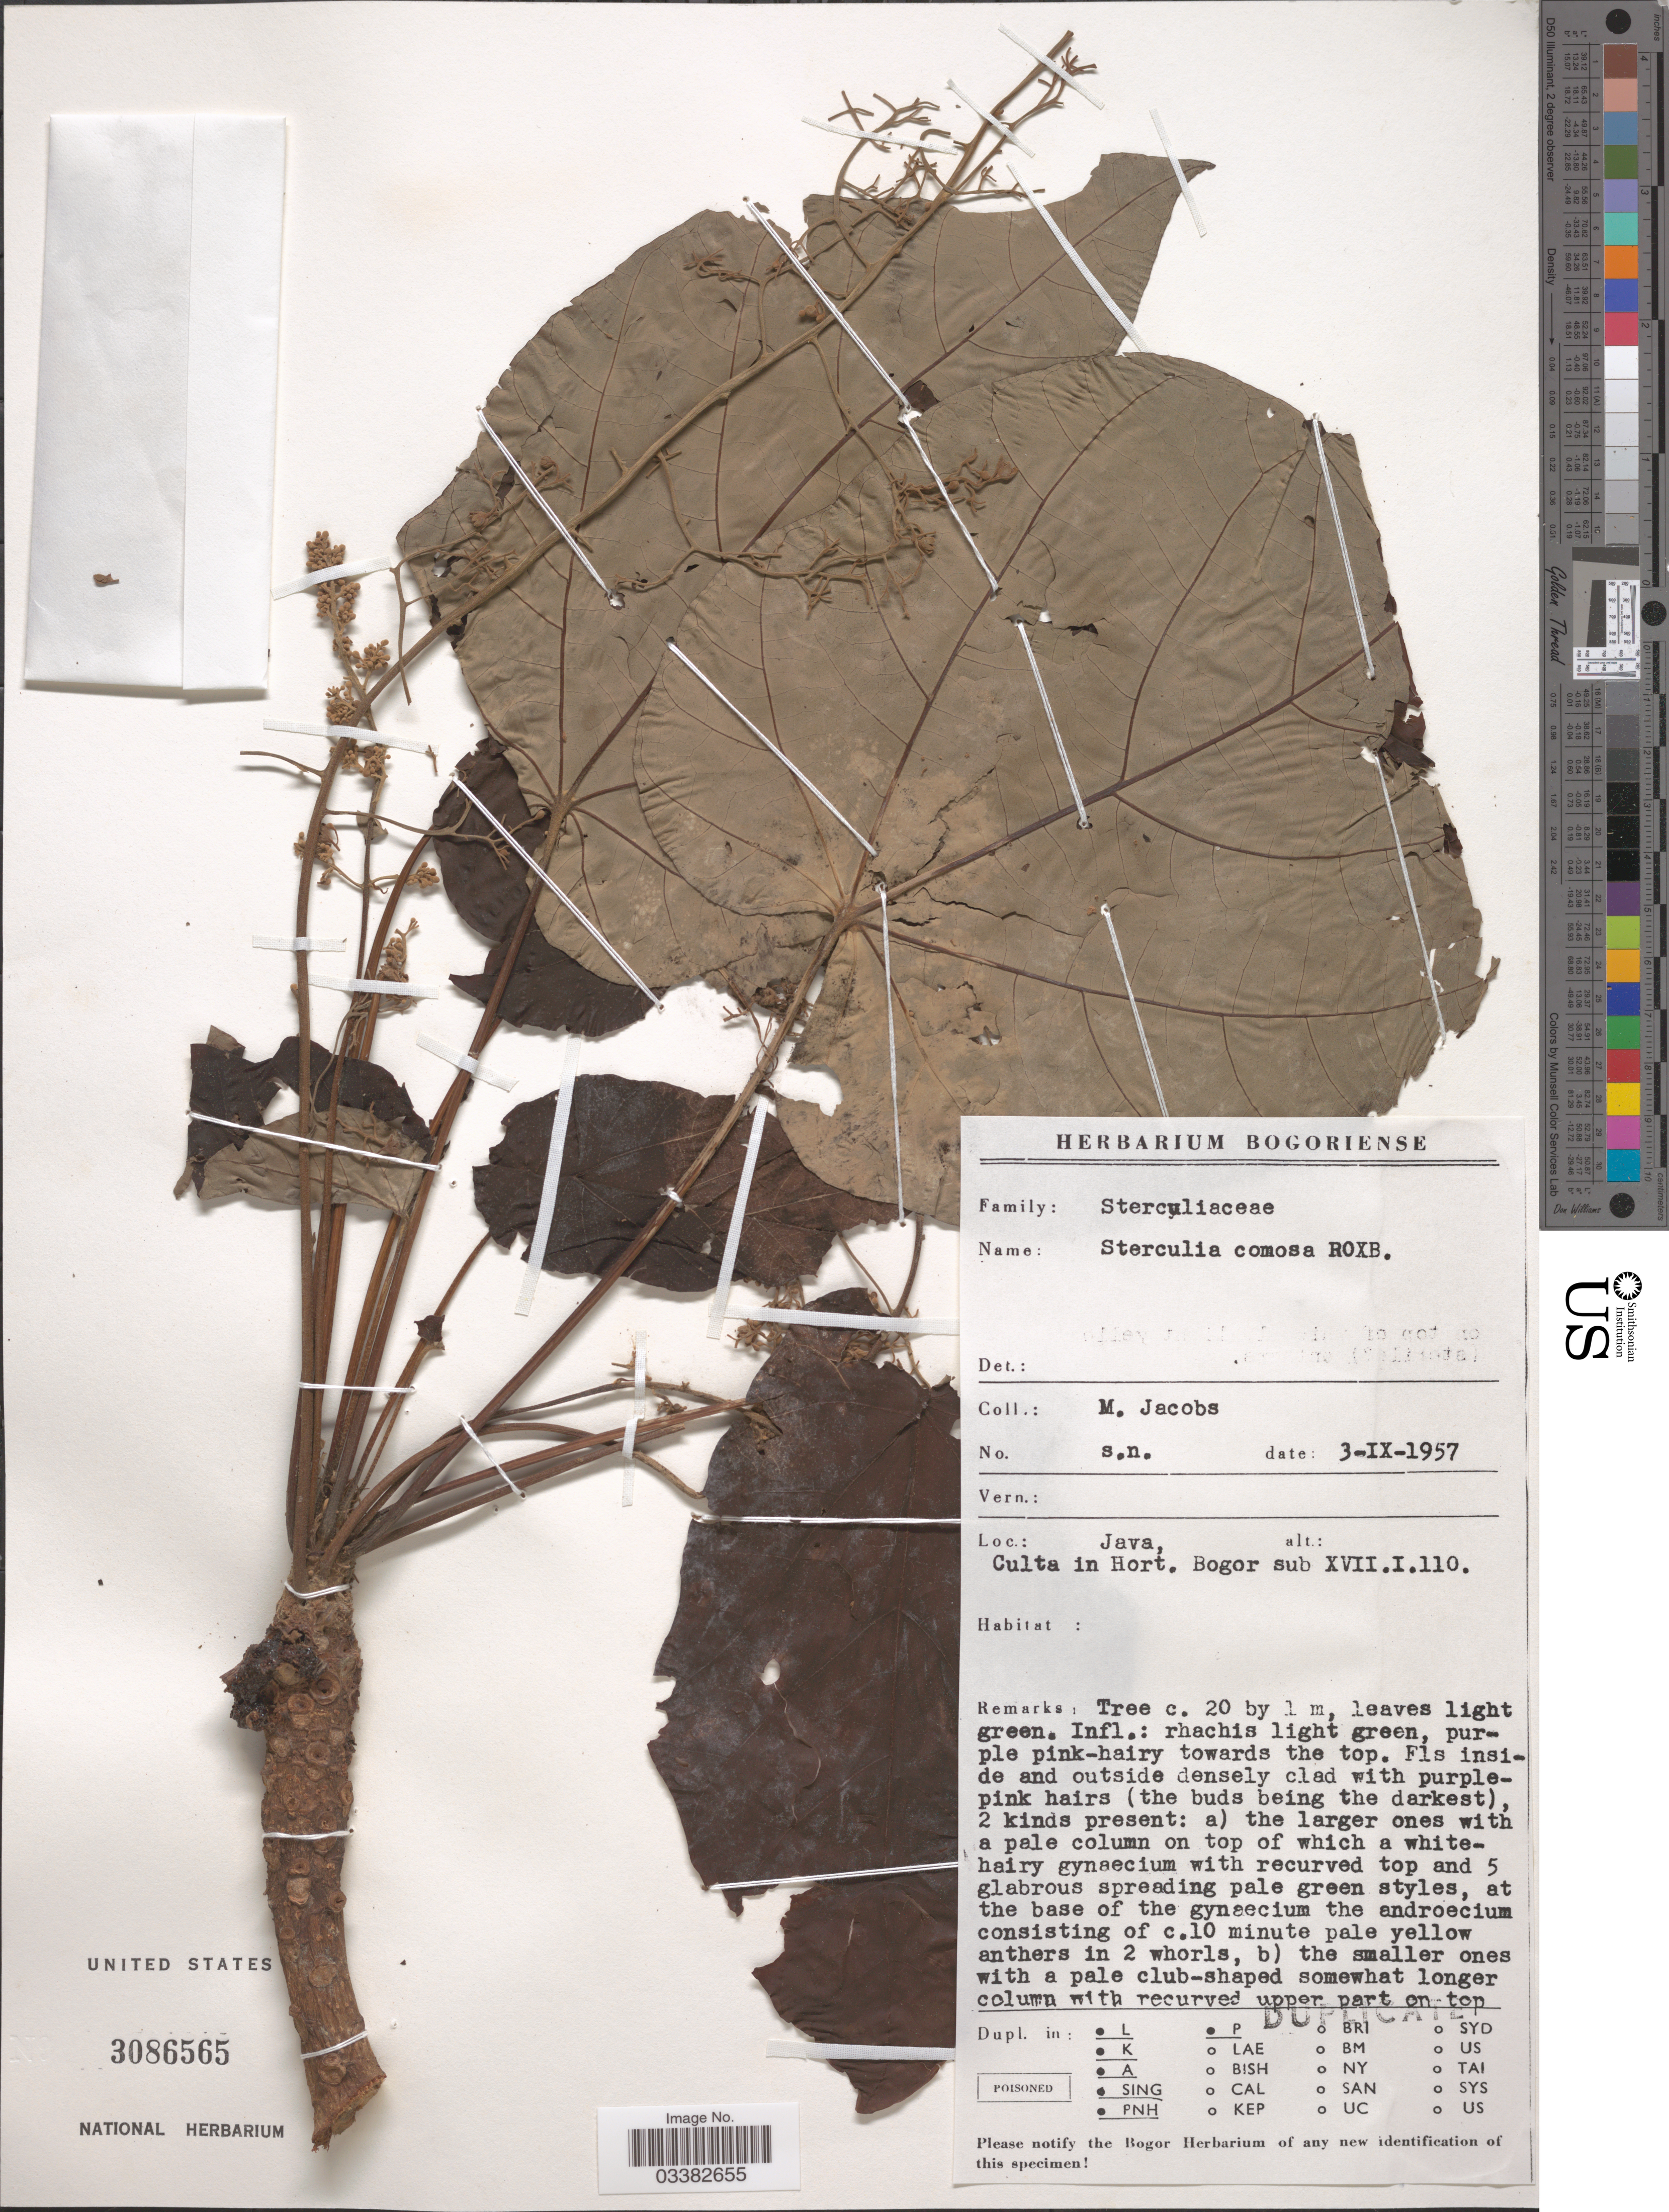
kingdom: Plantae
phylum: Tracheophyta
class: Magnoliopsida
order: Malvales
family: Malvaceae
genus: Sterculia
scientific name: Sterculia comosa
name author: Wall.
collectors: M. Jacobs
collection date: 1957-09-03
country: Indonesia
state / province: Java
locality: Culta in Hort. Bogor sub XVII.I.110.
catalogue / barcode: US 3086565